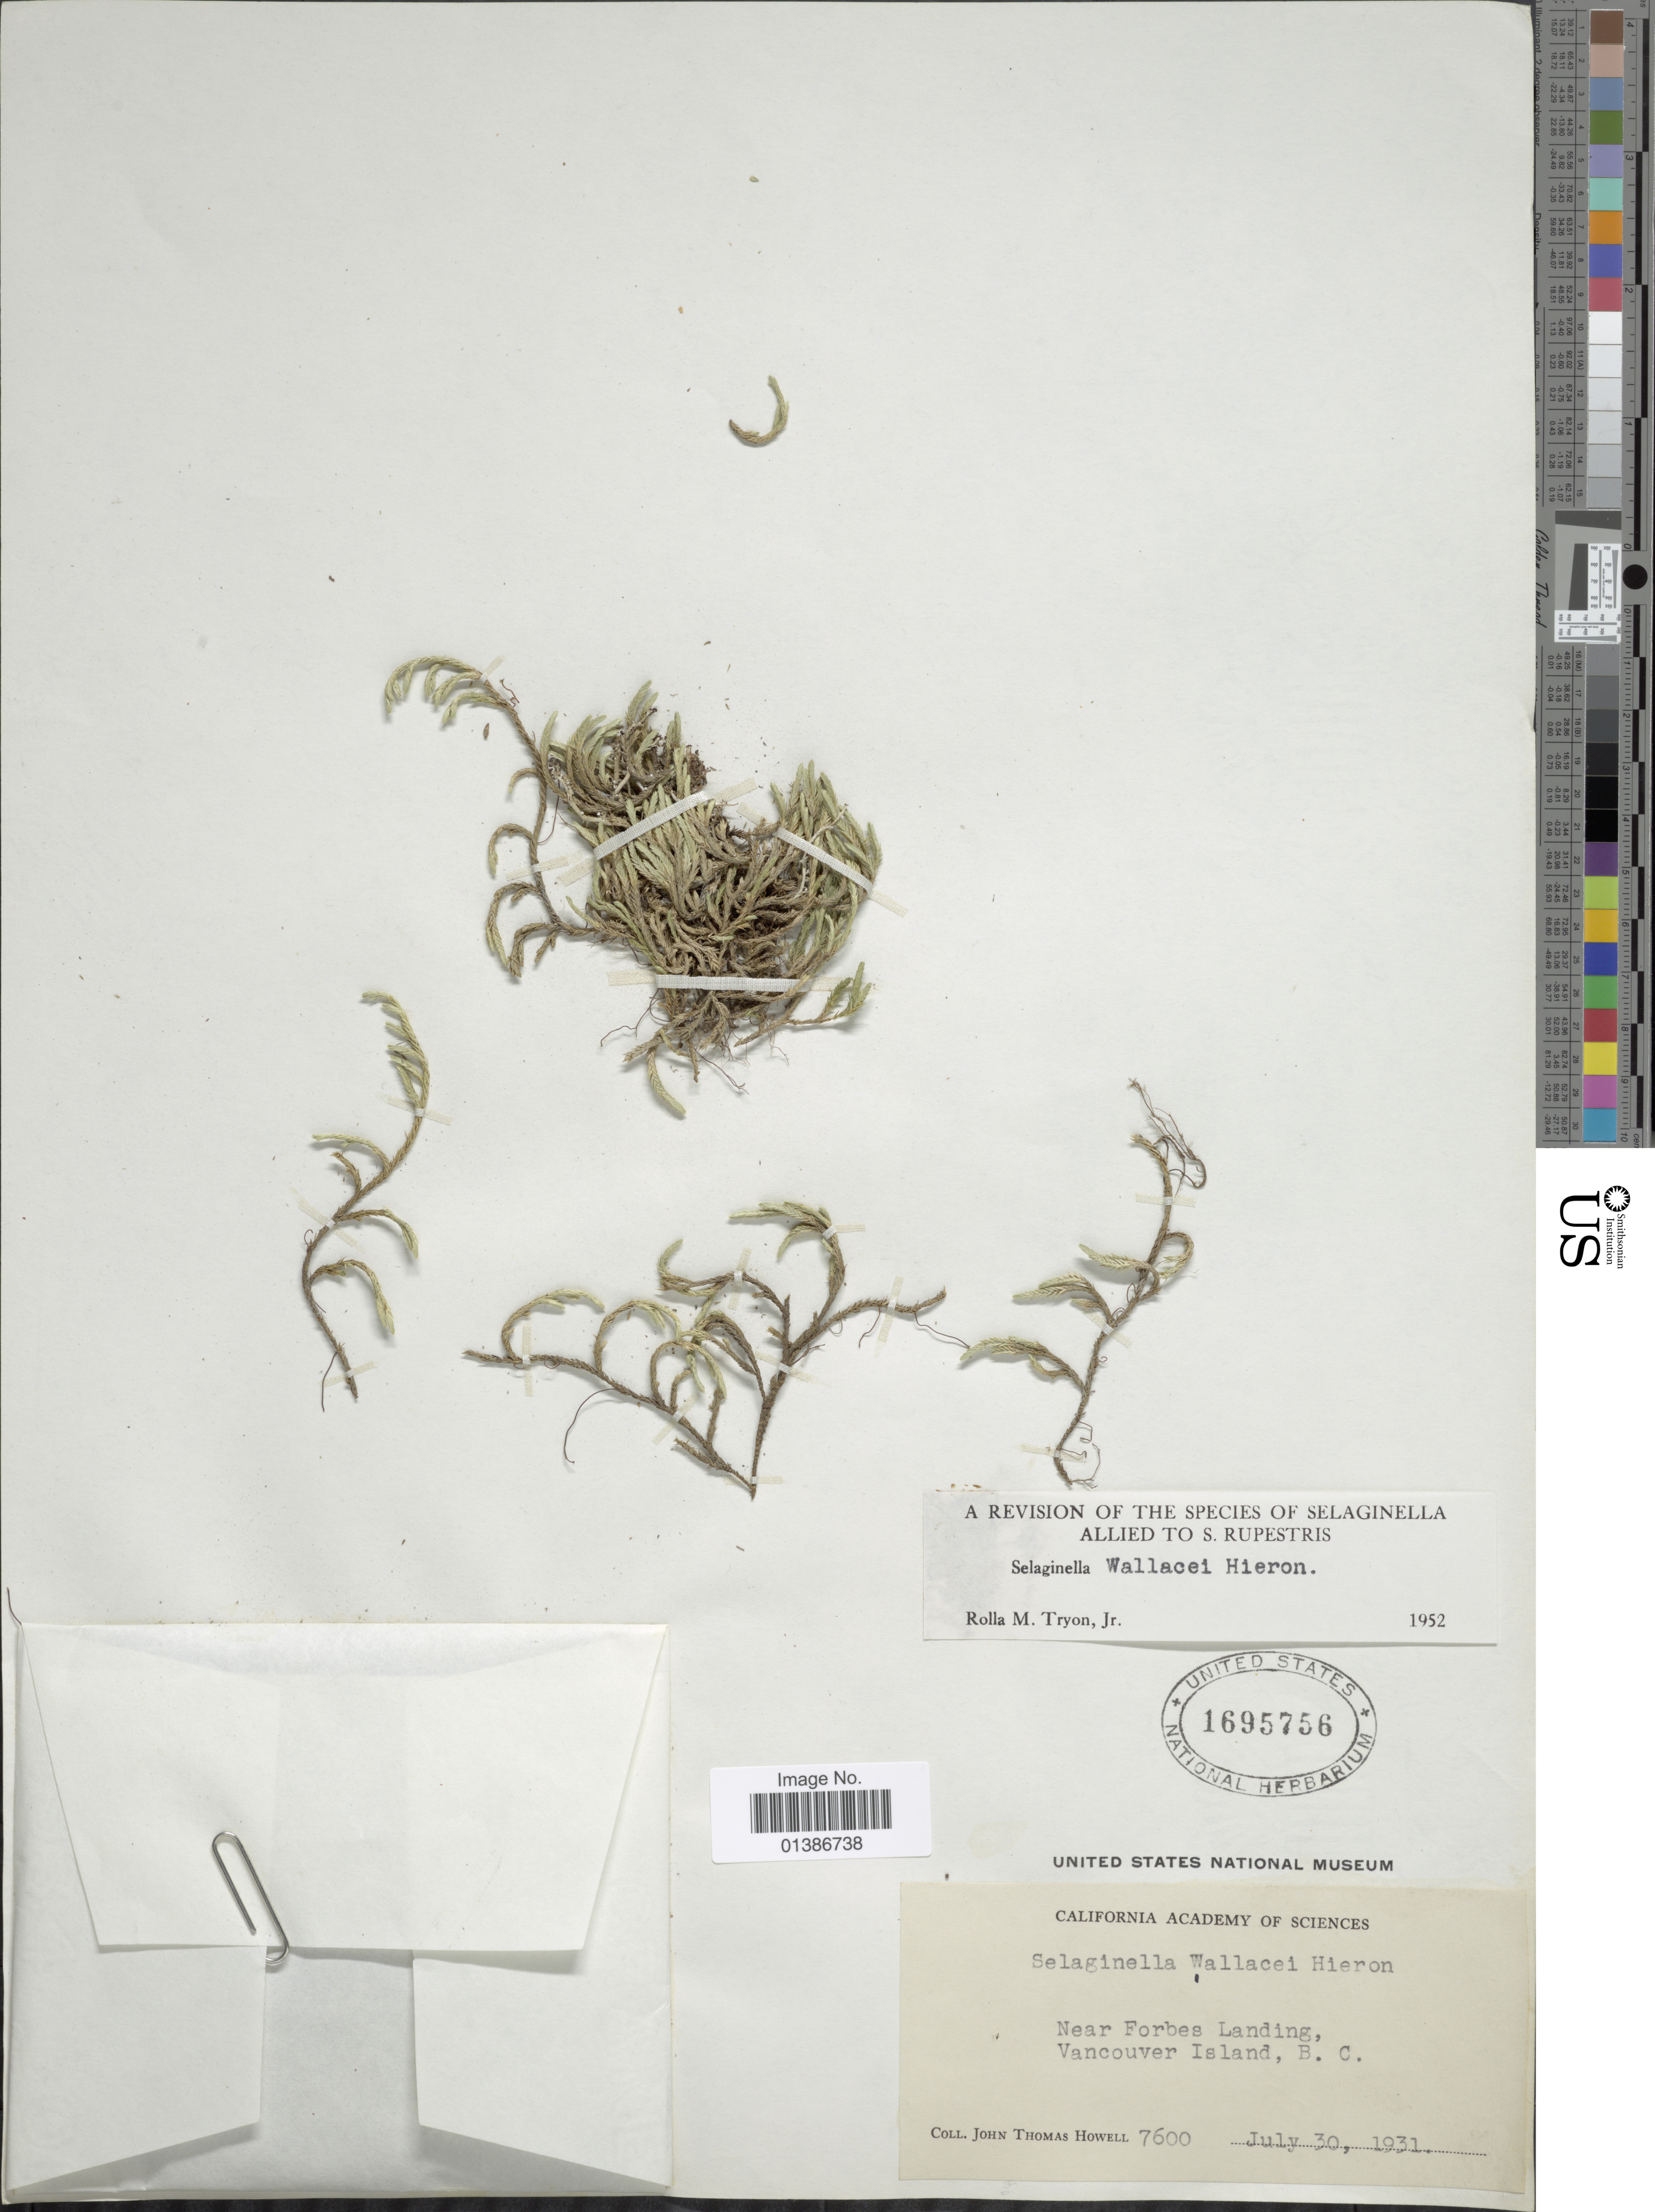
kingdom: Plantae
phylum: Tracheophyta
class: Lycopodiopsida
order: Selaginellales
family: Selaginellaceae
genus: Selaginella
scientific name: Selaginella wallacei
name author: Hieron.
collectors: J. T. Howell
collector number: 7600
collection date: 1931-07-30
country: Canada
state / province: British Columbia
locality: Near Forbes Landing, Vancouver Island.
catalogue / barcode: US 1695756